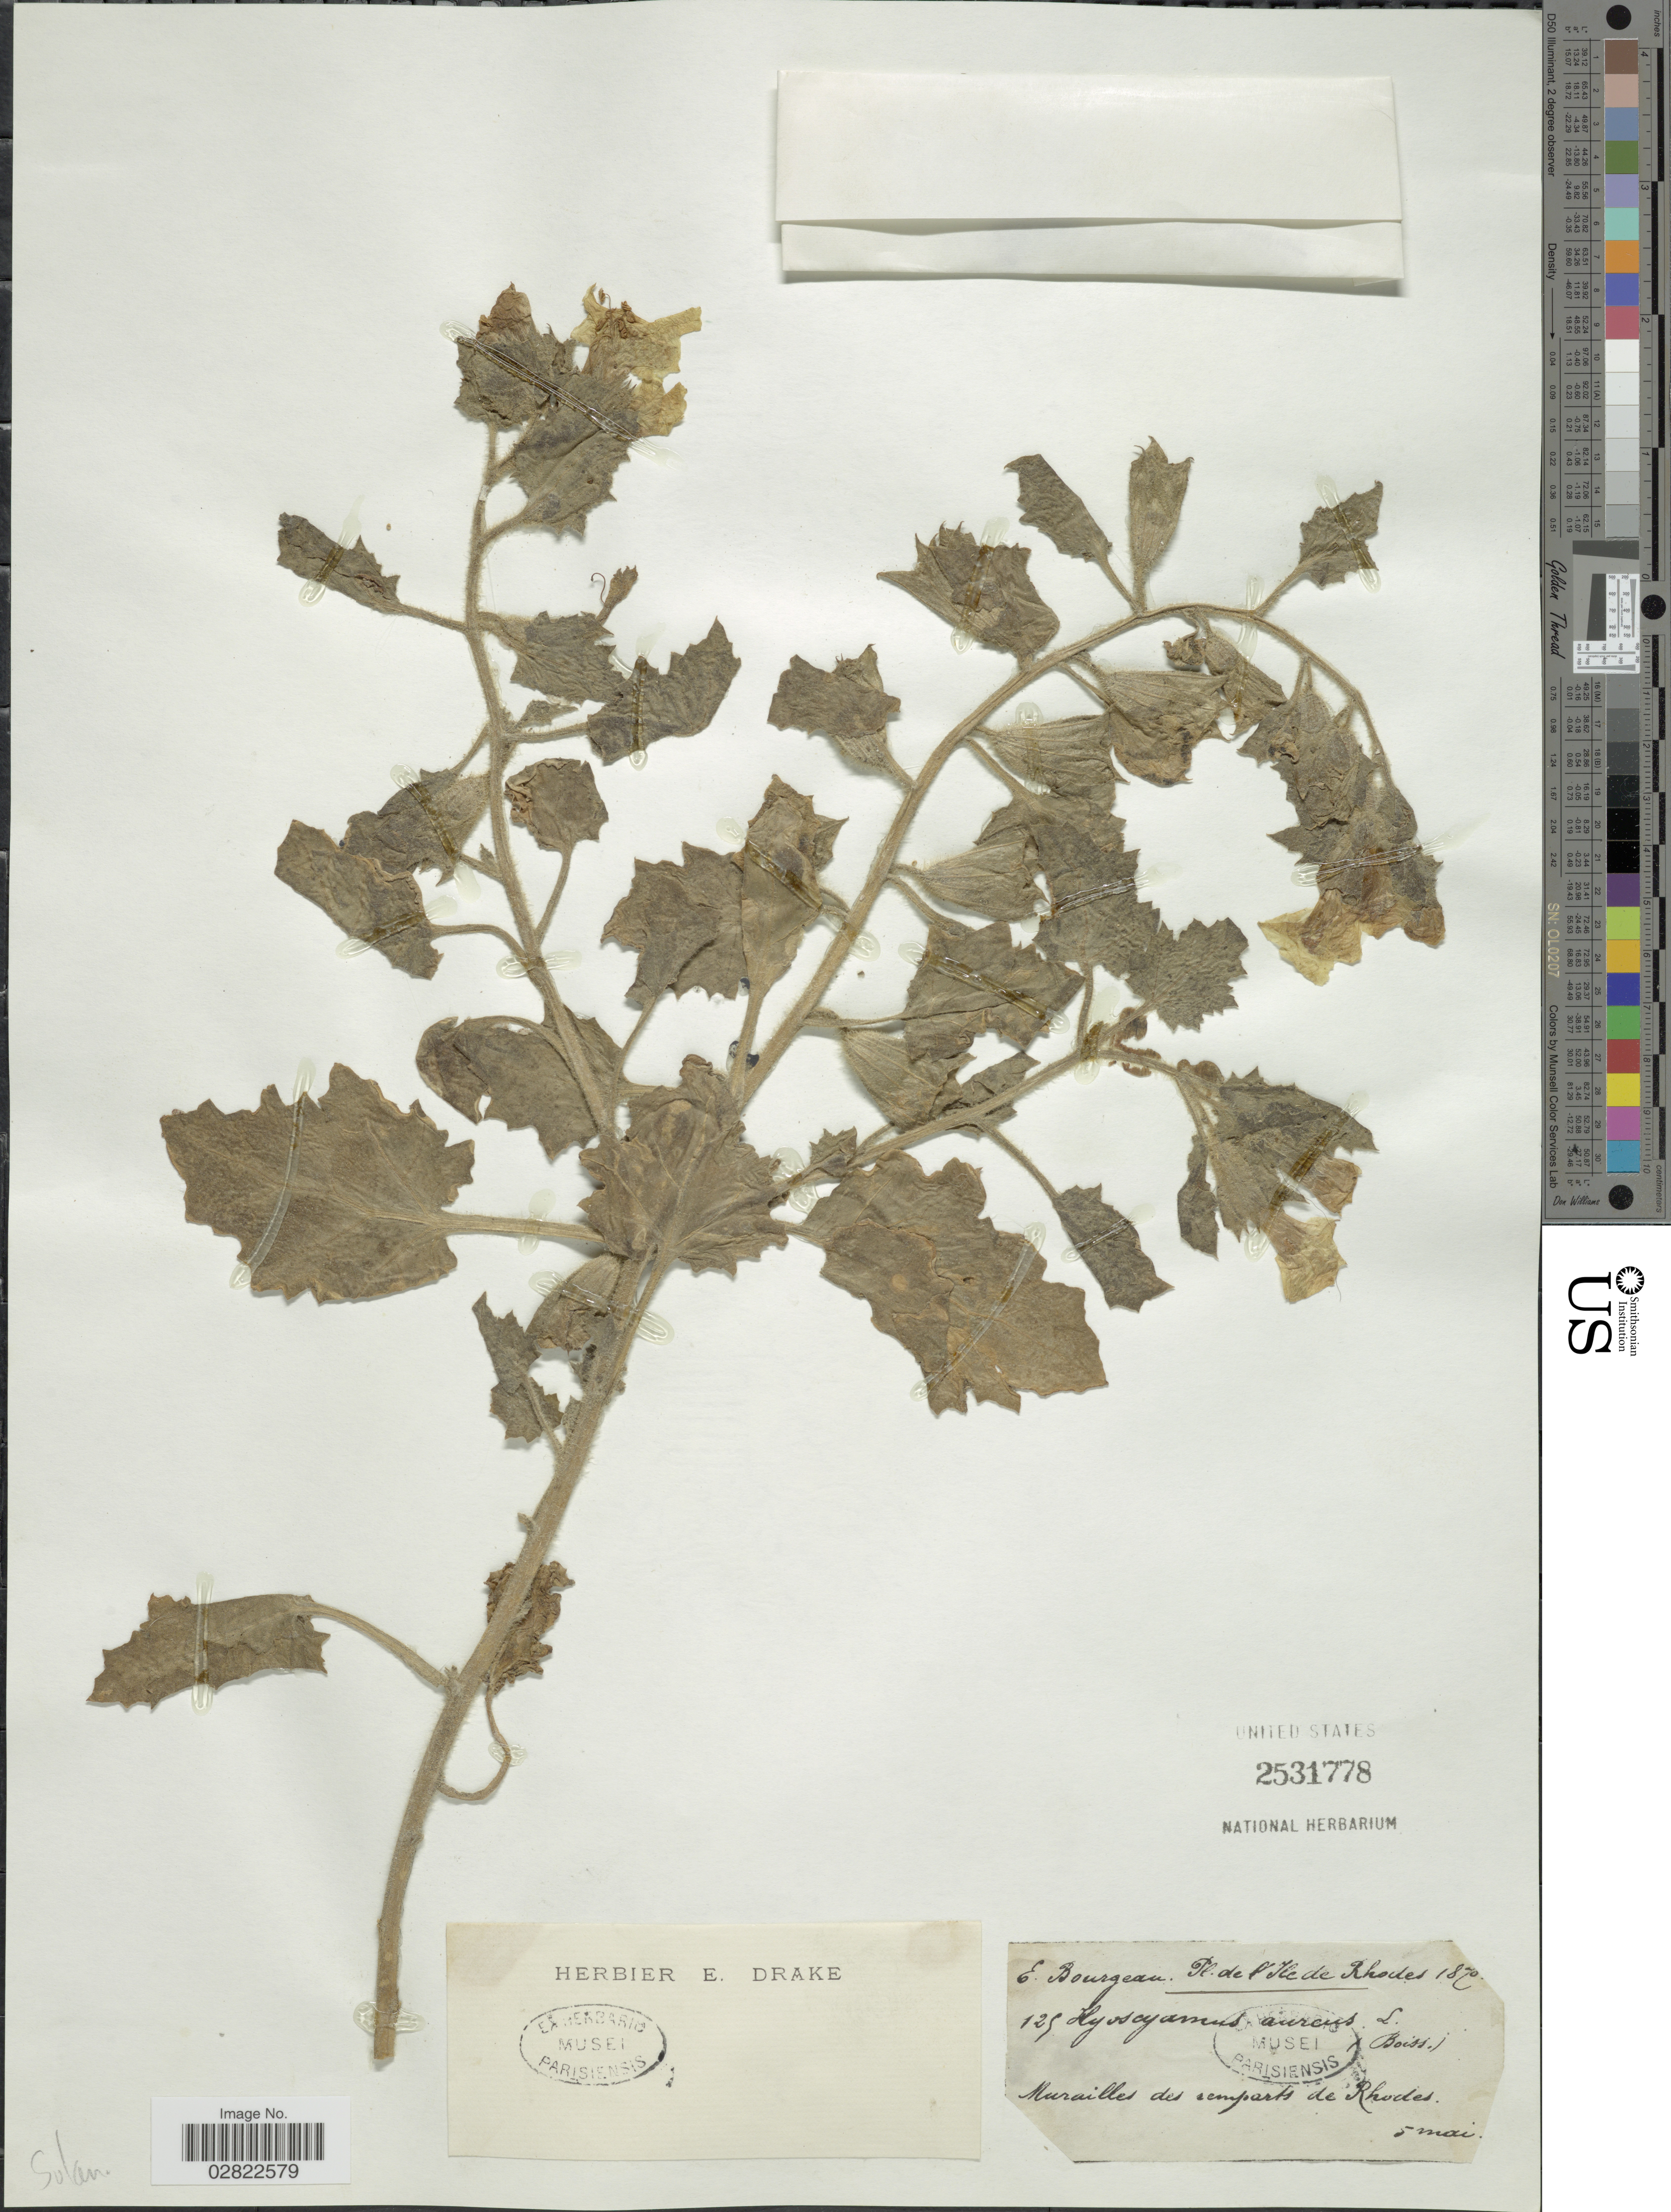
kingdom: Plantae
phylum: Tracheophyta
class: Magnoliopsida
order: Solanales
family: Solanaceae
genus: Hyoscyamus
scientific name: Hyoscyamus aureus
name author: L.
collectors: E. Bourgeau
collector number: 15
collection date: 1870-05-05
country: Greece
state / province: South Aegean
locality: Murailles des semparts de Rhodes.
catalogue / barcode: US 2531778